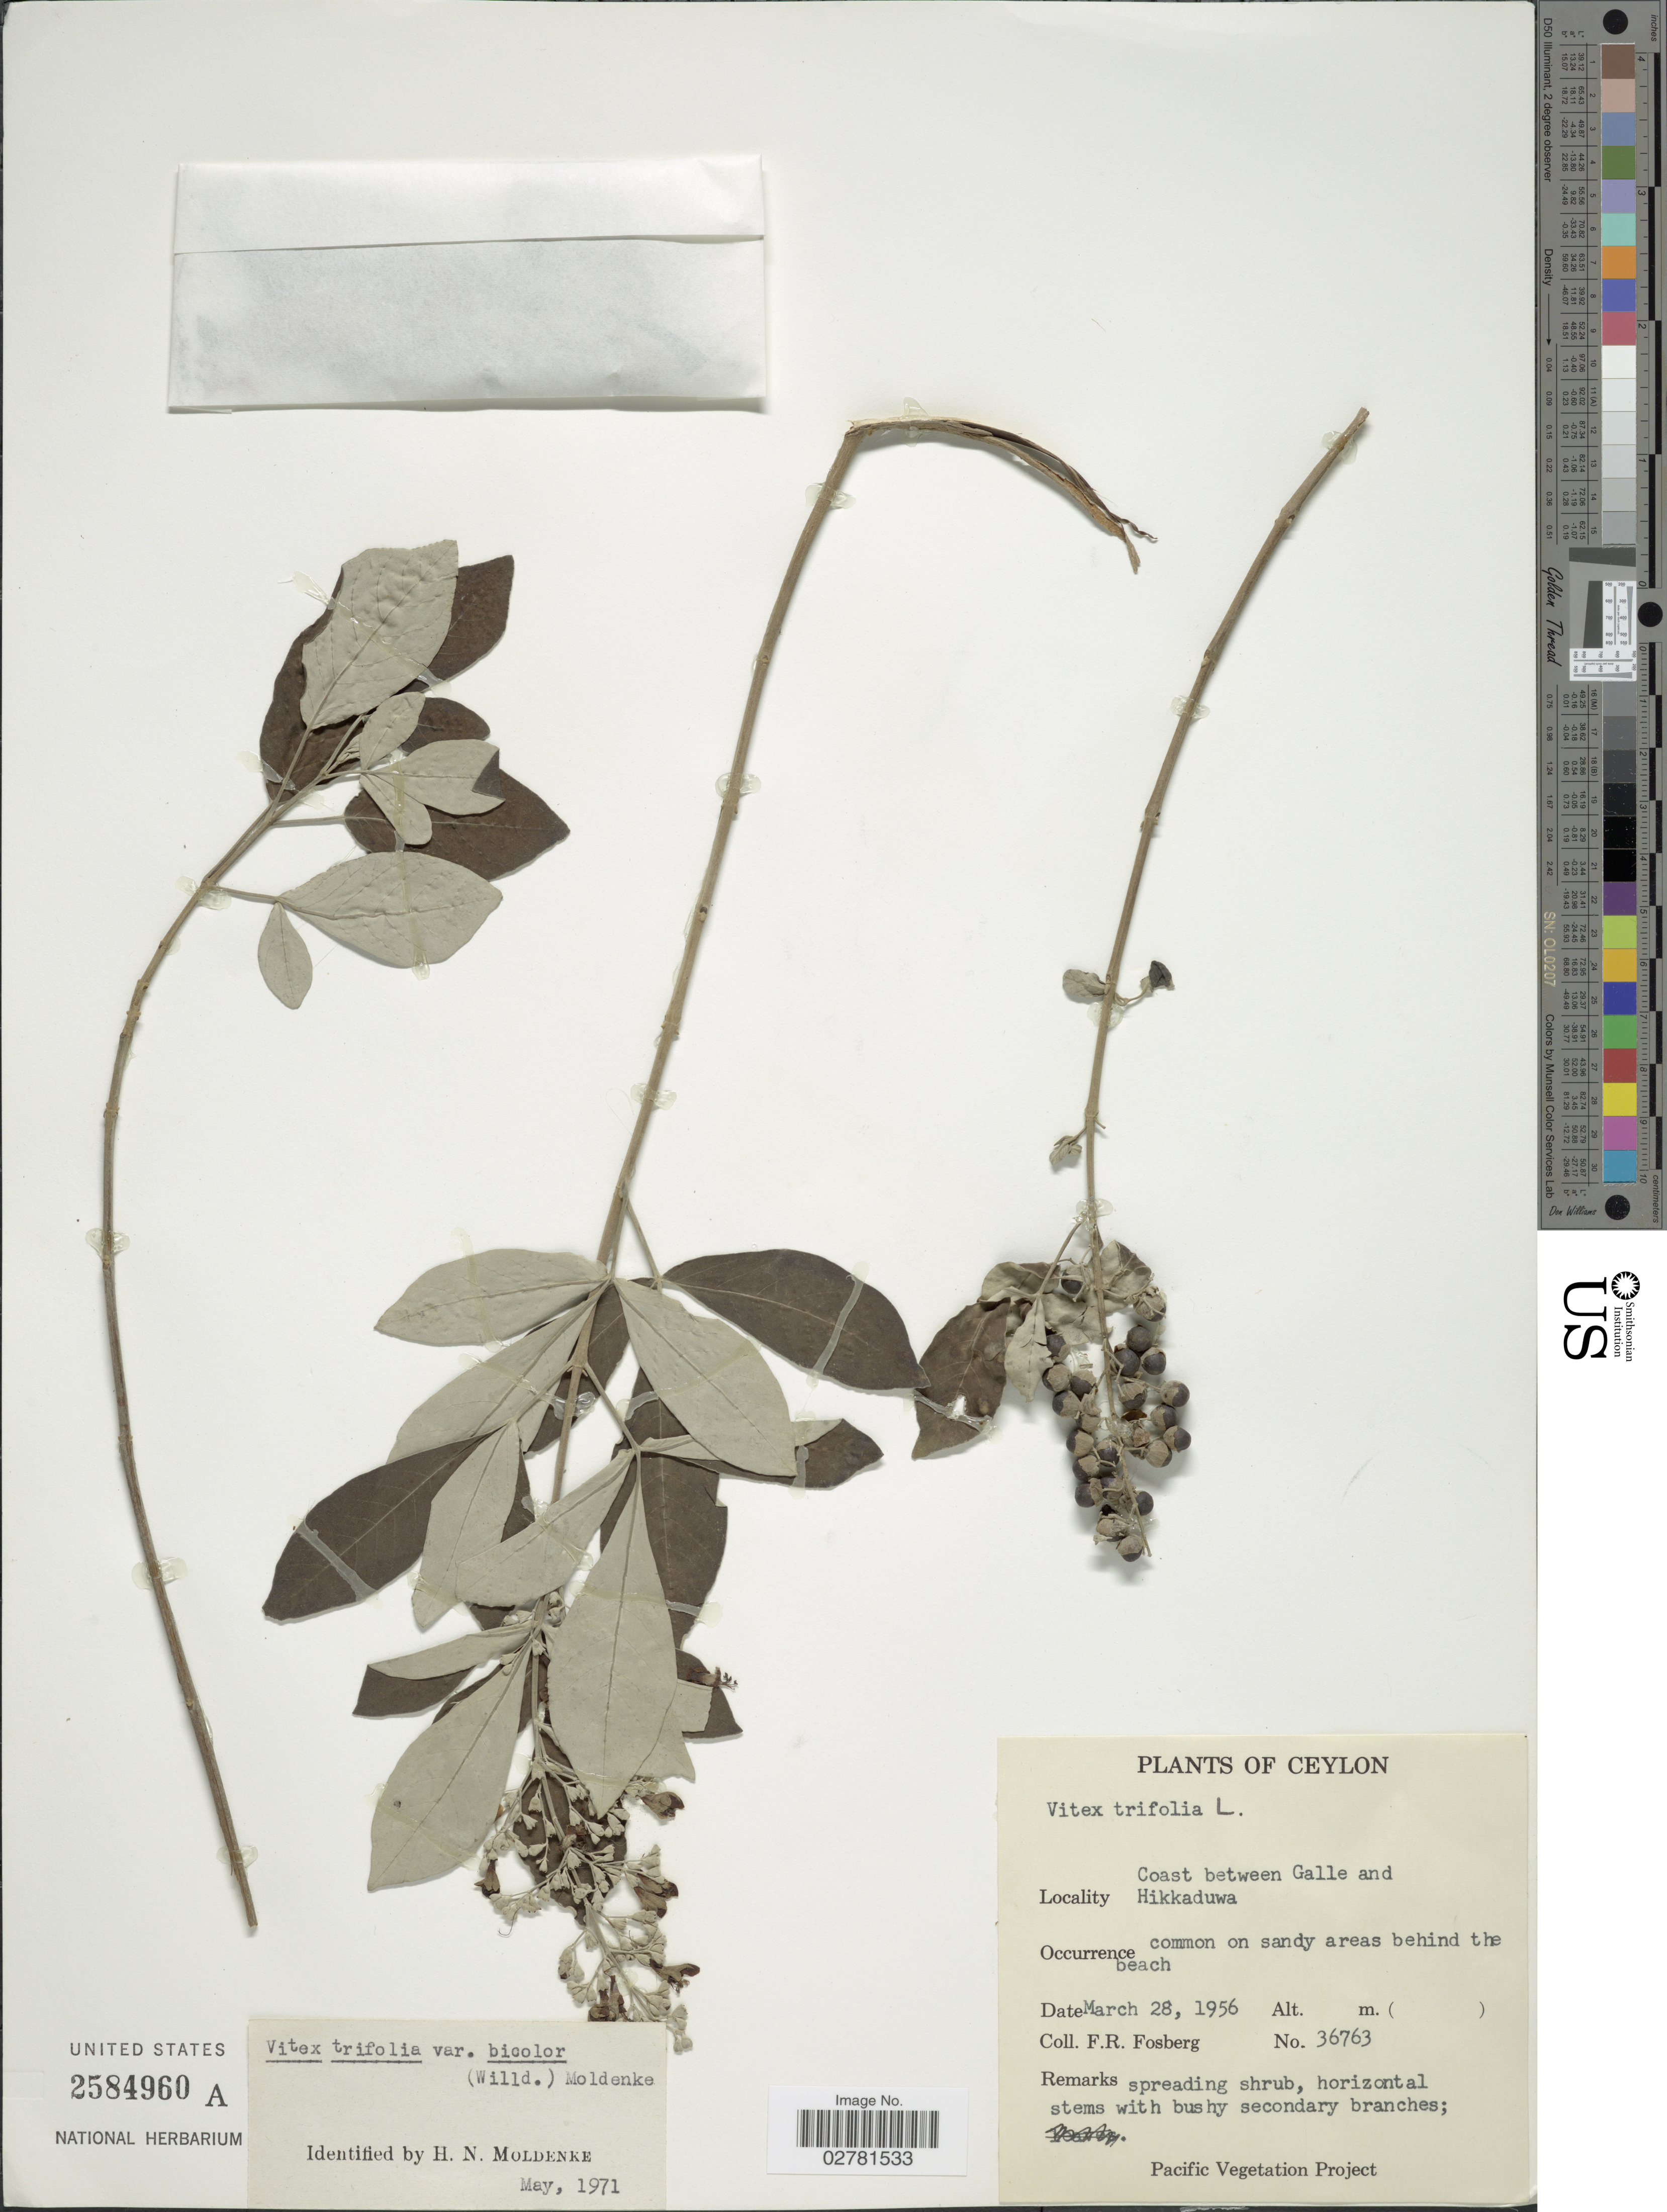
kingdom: Plantae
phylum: Tracheophyta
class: Magnoliopsida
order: Lamiales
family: Lamiaceae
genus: Vitex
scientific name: Vitex trifolia var. bicolor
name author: (Willd.) Moldenke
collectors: F. R. Fosberg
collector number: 36763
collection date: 1956-03-28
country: Sri Lanka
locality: Ceylon. Coast between Galle and Hikkaduwa.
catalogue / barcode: US 2584960A